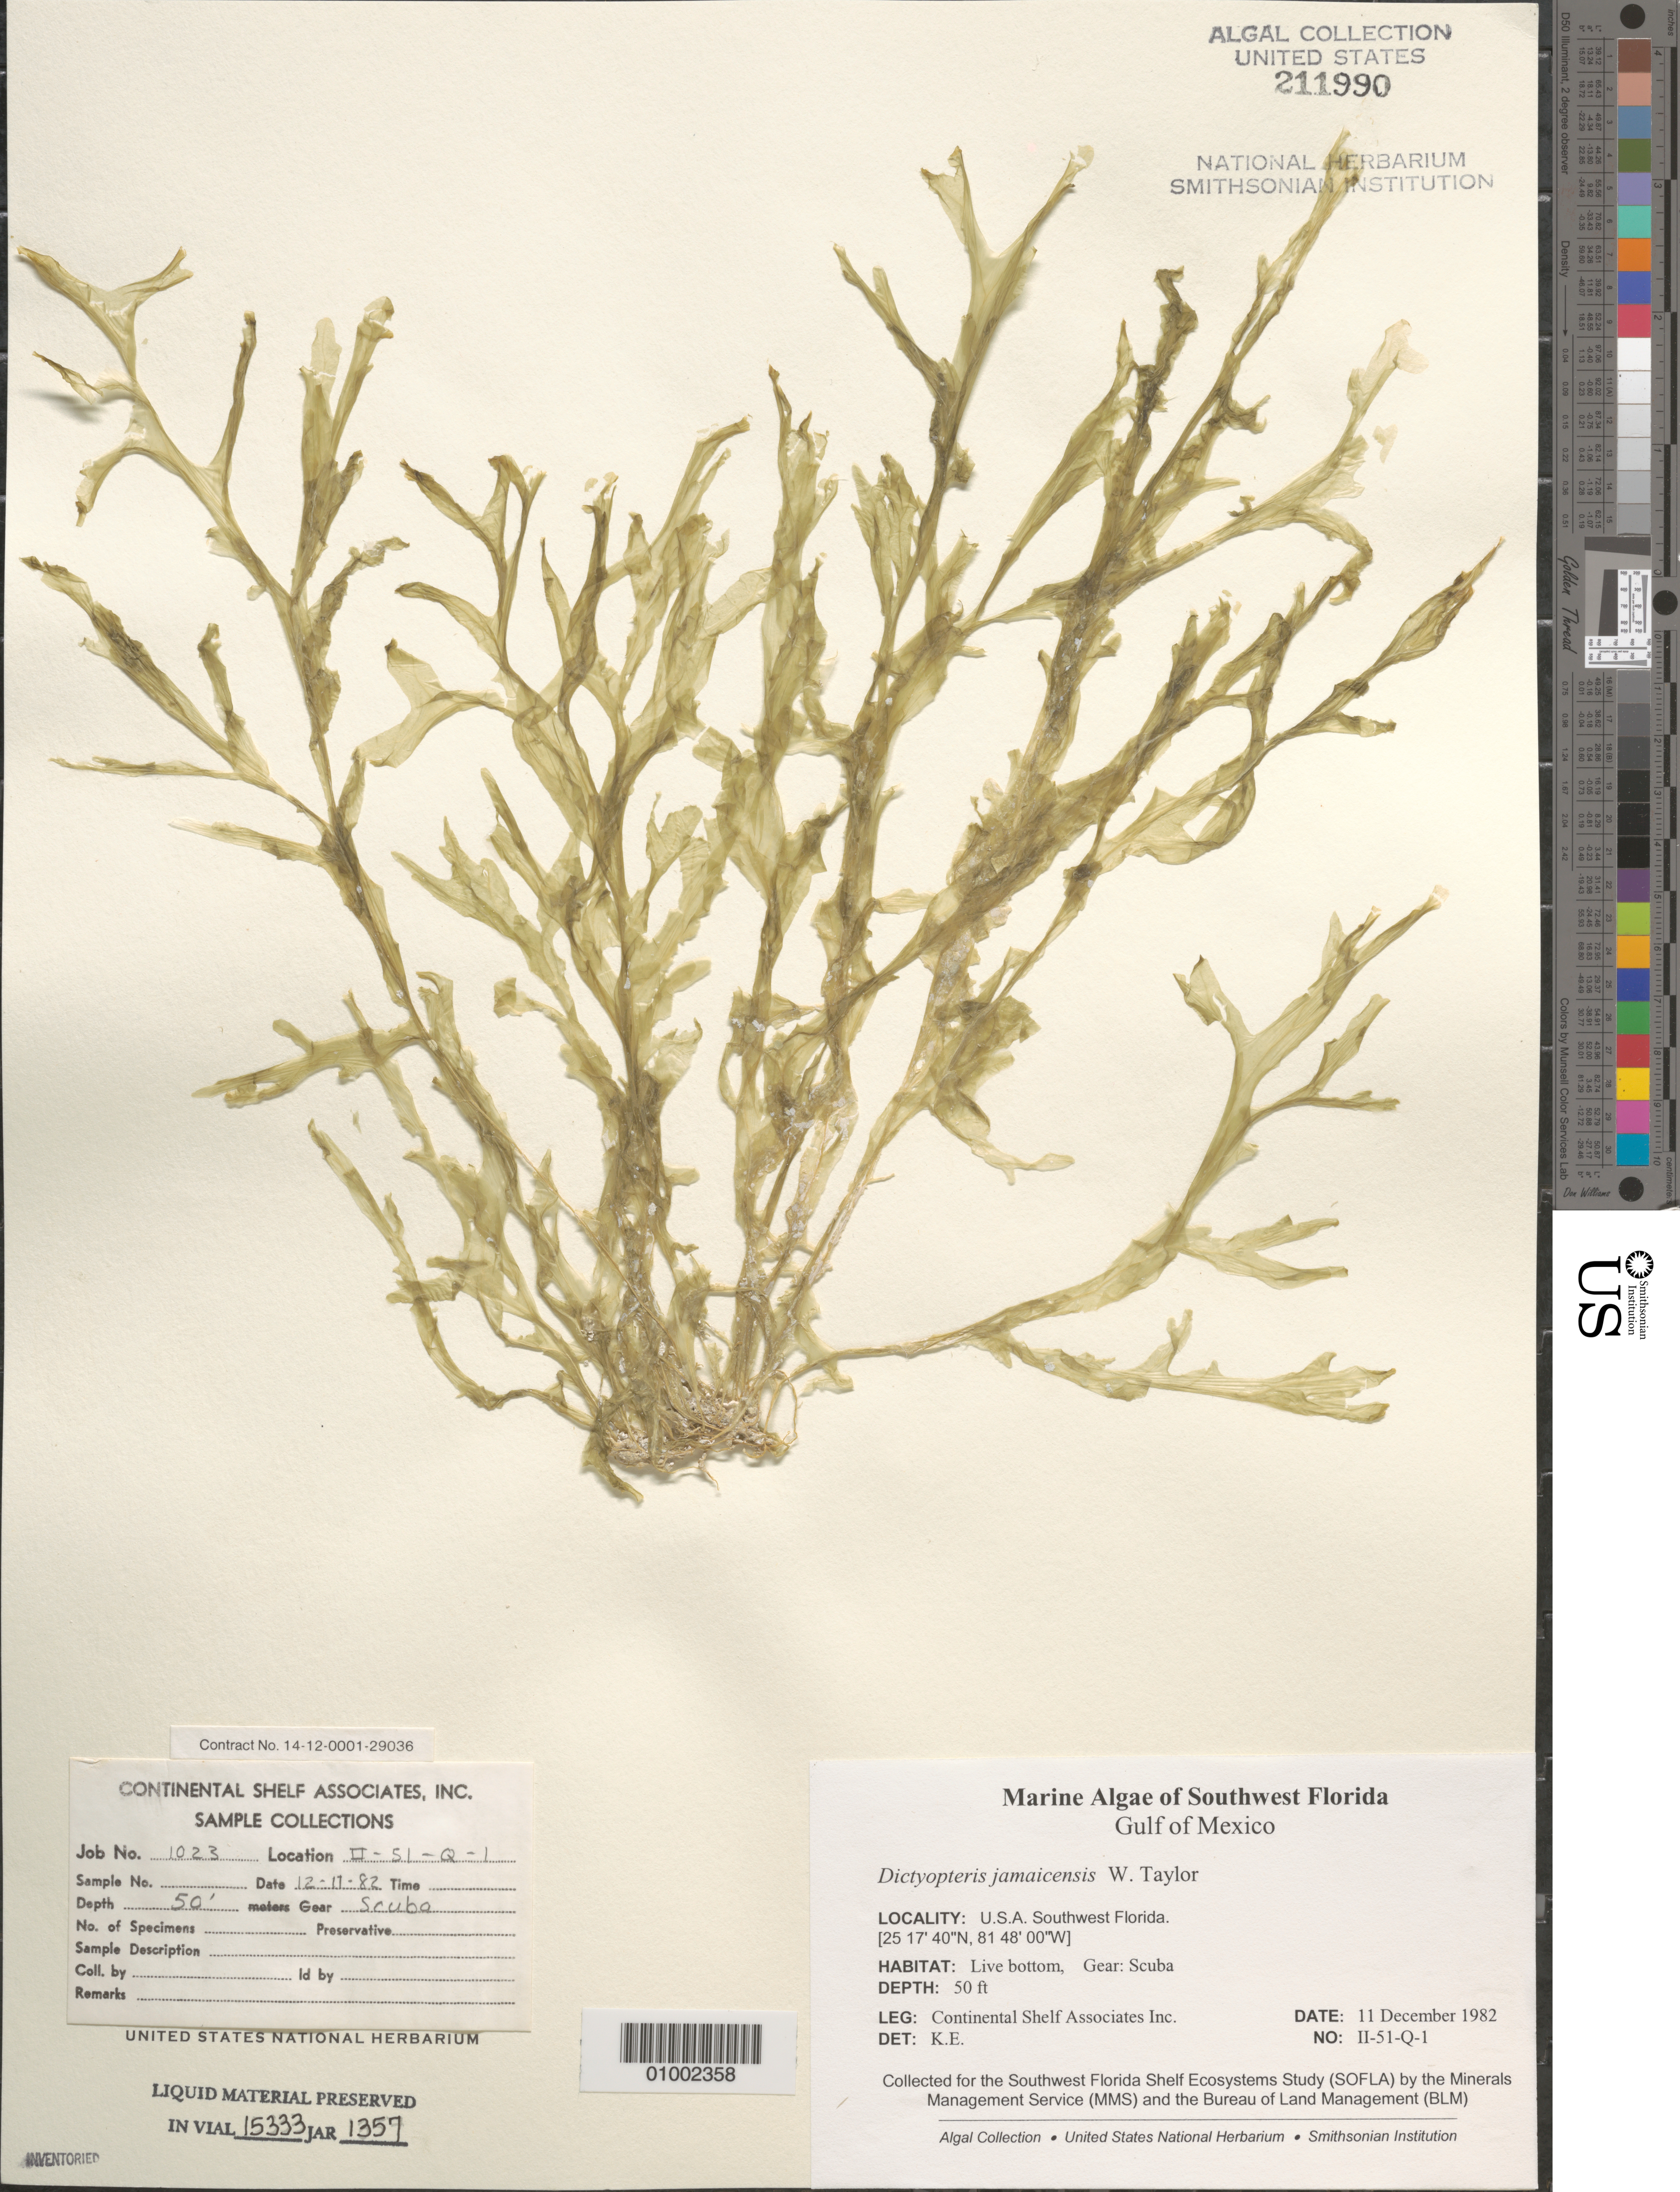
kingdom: Chromista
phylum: Ochrophyta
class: Phaeophyceae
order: Dictyotales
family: Dictyotaceae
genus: Dictyopteris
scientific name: Dictyopteris jamaicensis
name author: W.R. Taylor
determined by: E., K.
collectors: Continental Shelf Associates Inc.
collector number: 1023-II-51-Q-1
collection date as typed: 11 Dec 1982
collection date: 1982-12-11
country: United States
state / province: Florida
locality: Gulf of Mexico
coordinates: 35 17'40"N, 81 48"00"W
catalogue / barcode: US 211990